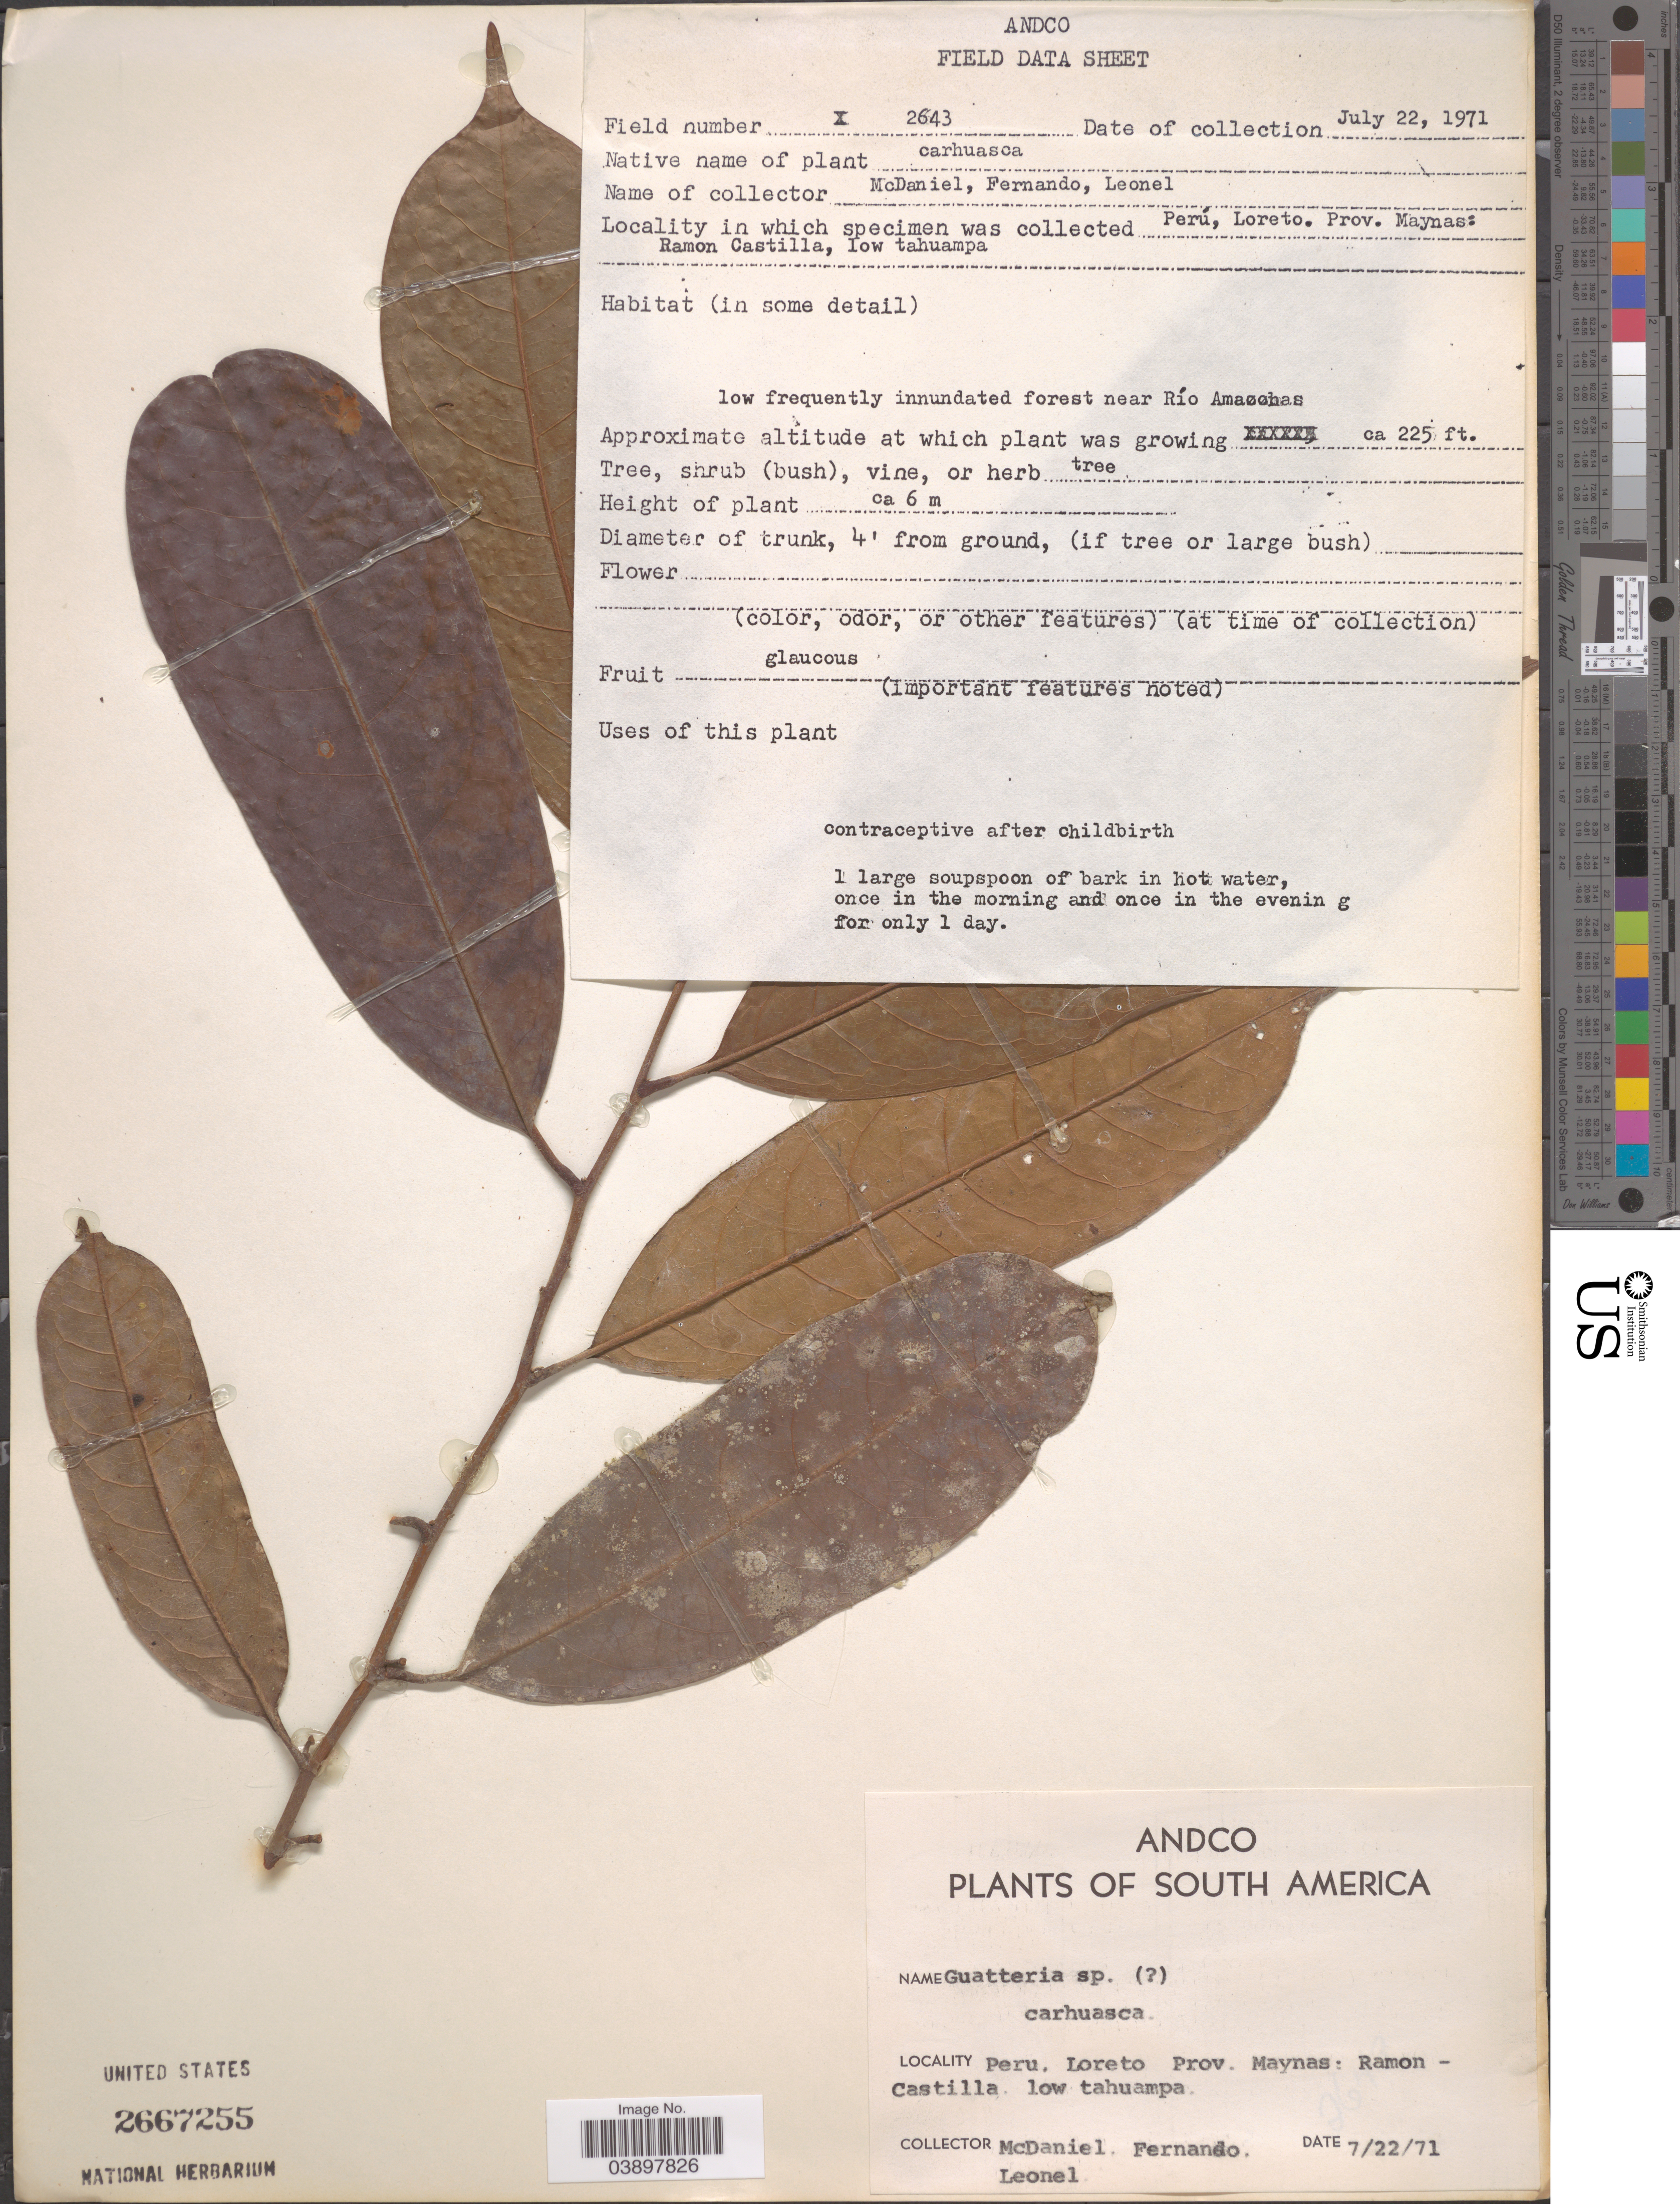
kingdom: Plantae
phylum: Tracheophyta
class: Magnoliopsida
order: Magnoliales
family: Annonaceae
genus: Guatteria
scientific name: Guatteria sp.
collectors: -- McDaniel, -- Fernando & -- Leonel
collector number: X 2643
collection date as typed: Transcribed d/m/y: 22/7/71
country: Peru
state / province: Loreto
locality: Prov. Maynas: Ramon Castilla, low tahuampa. Near Río Amazonas.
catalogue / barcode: US 2667255